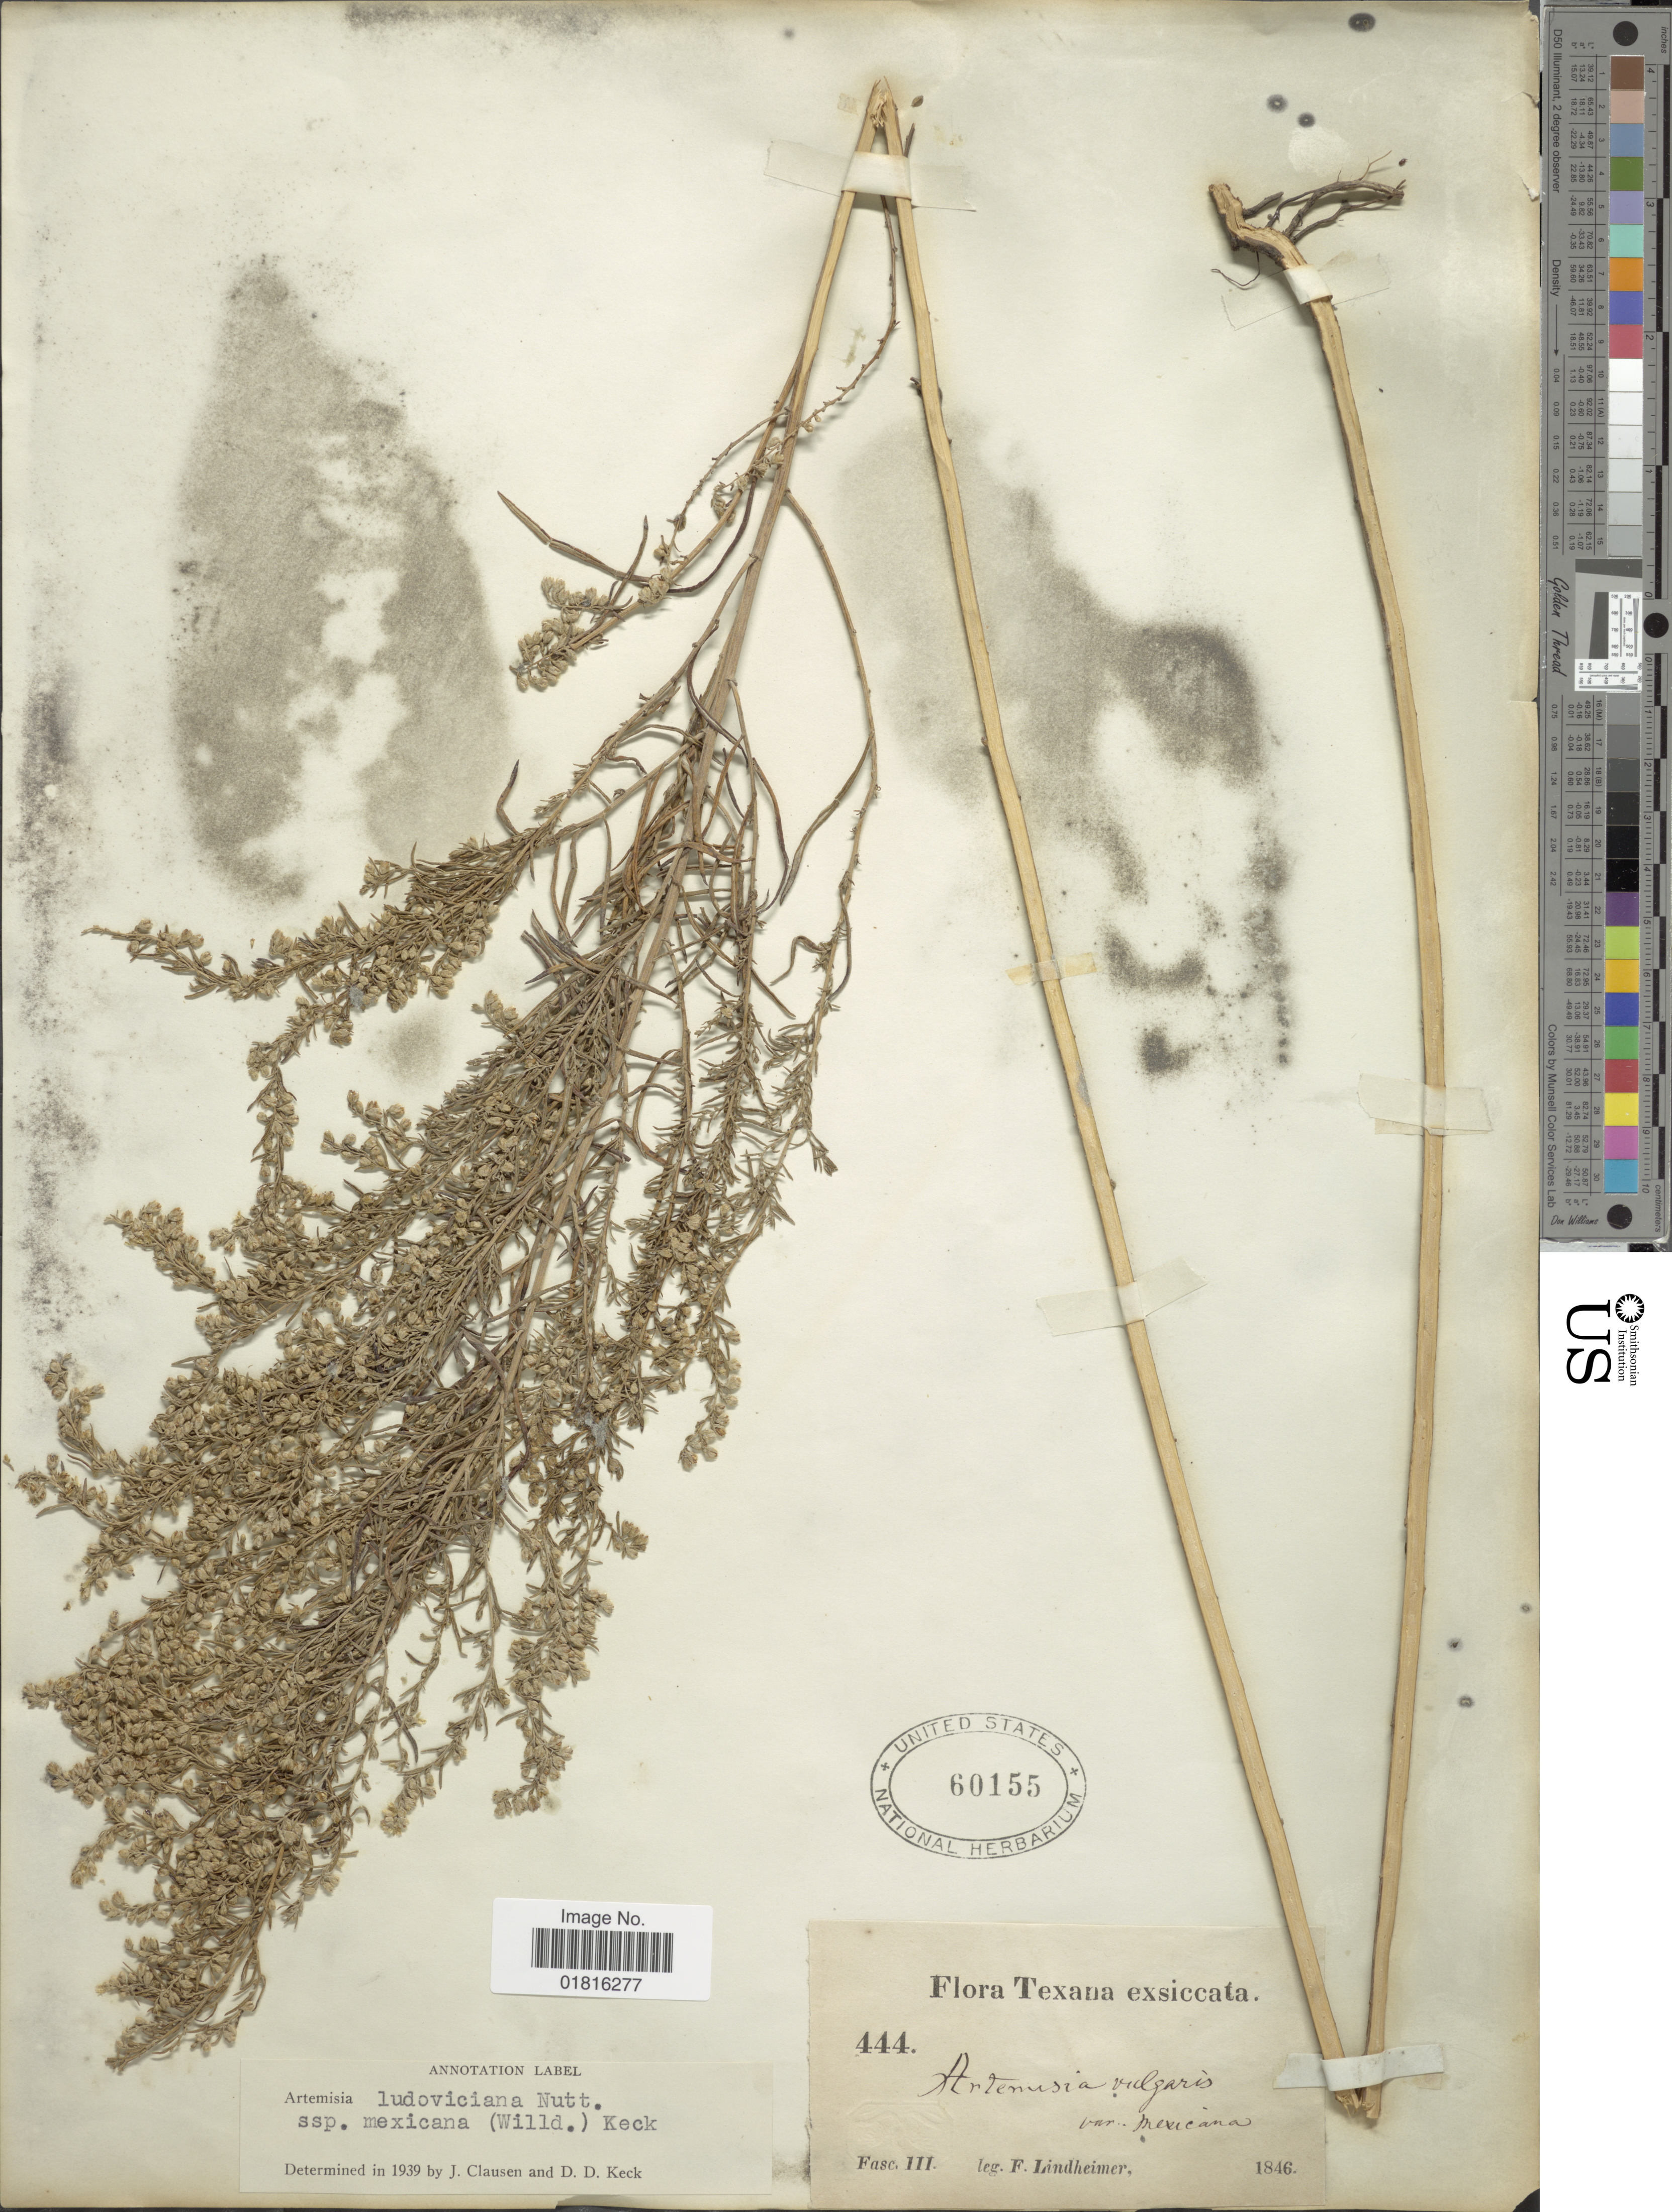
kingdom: Plantae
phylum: Tracheophyta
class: Magnoliopsida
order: Asterales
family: Asteraceae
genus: Artemisia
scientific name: Artemisia ludoviciana subsp. mexicana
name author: (Willd. ex Spreng.) D.D. Keck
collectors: F. Lindheimer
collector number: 444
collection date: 1846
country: United States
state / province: Texas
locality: Fasc III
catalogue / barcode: US 60155